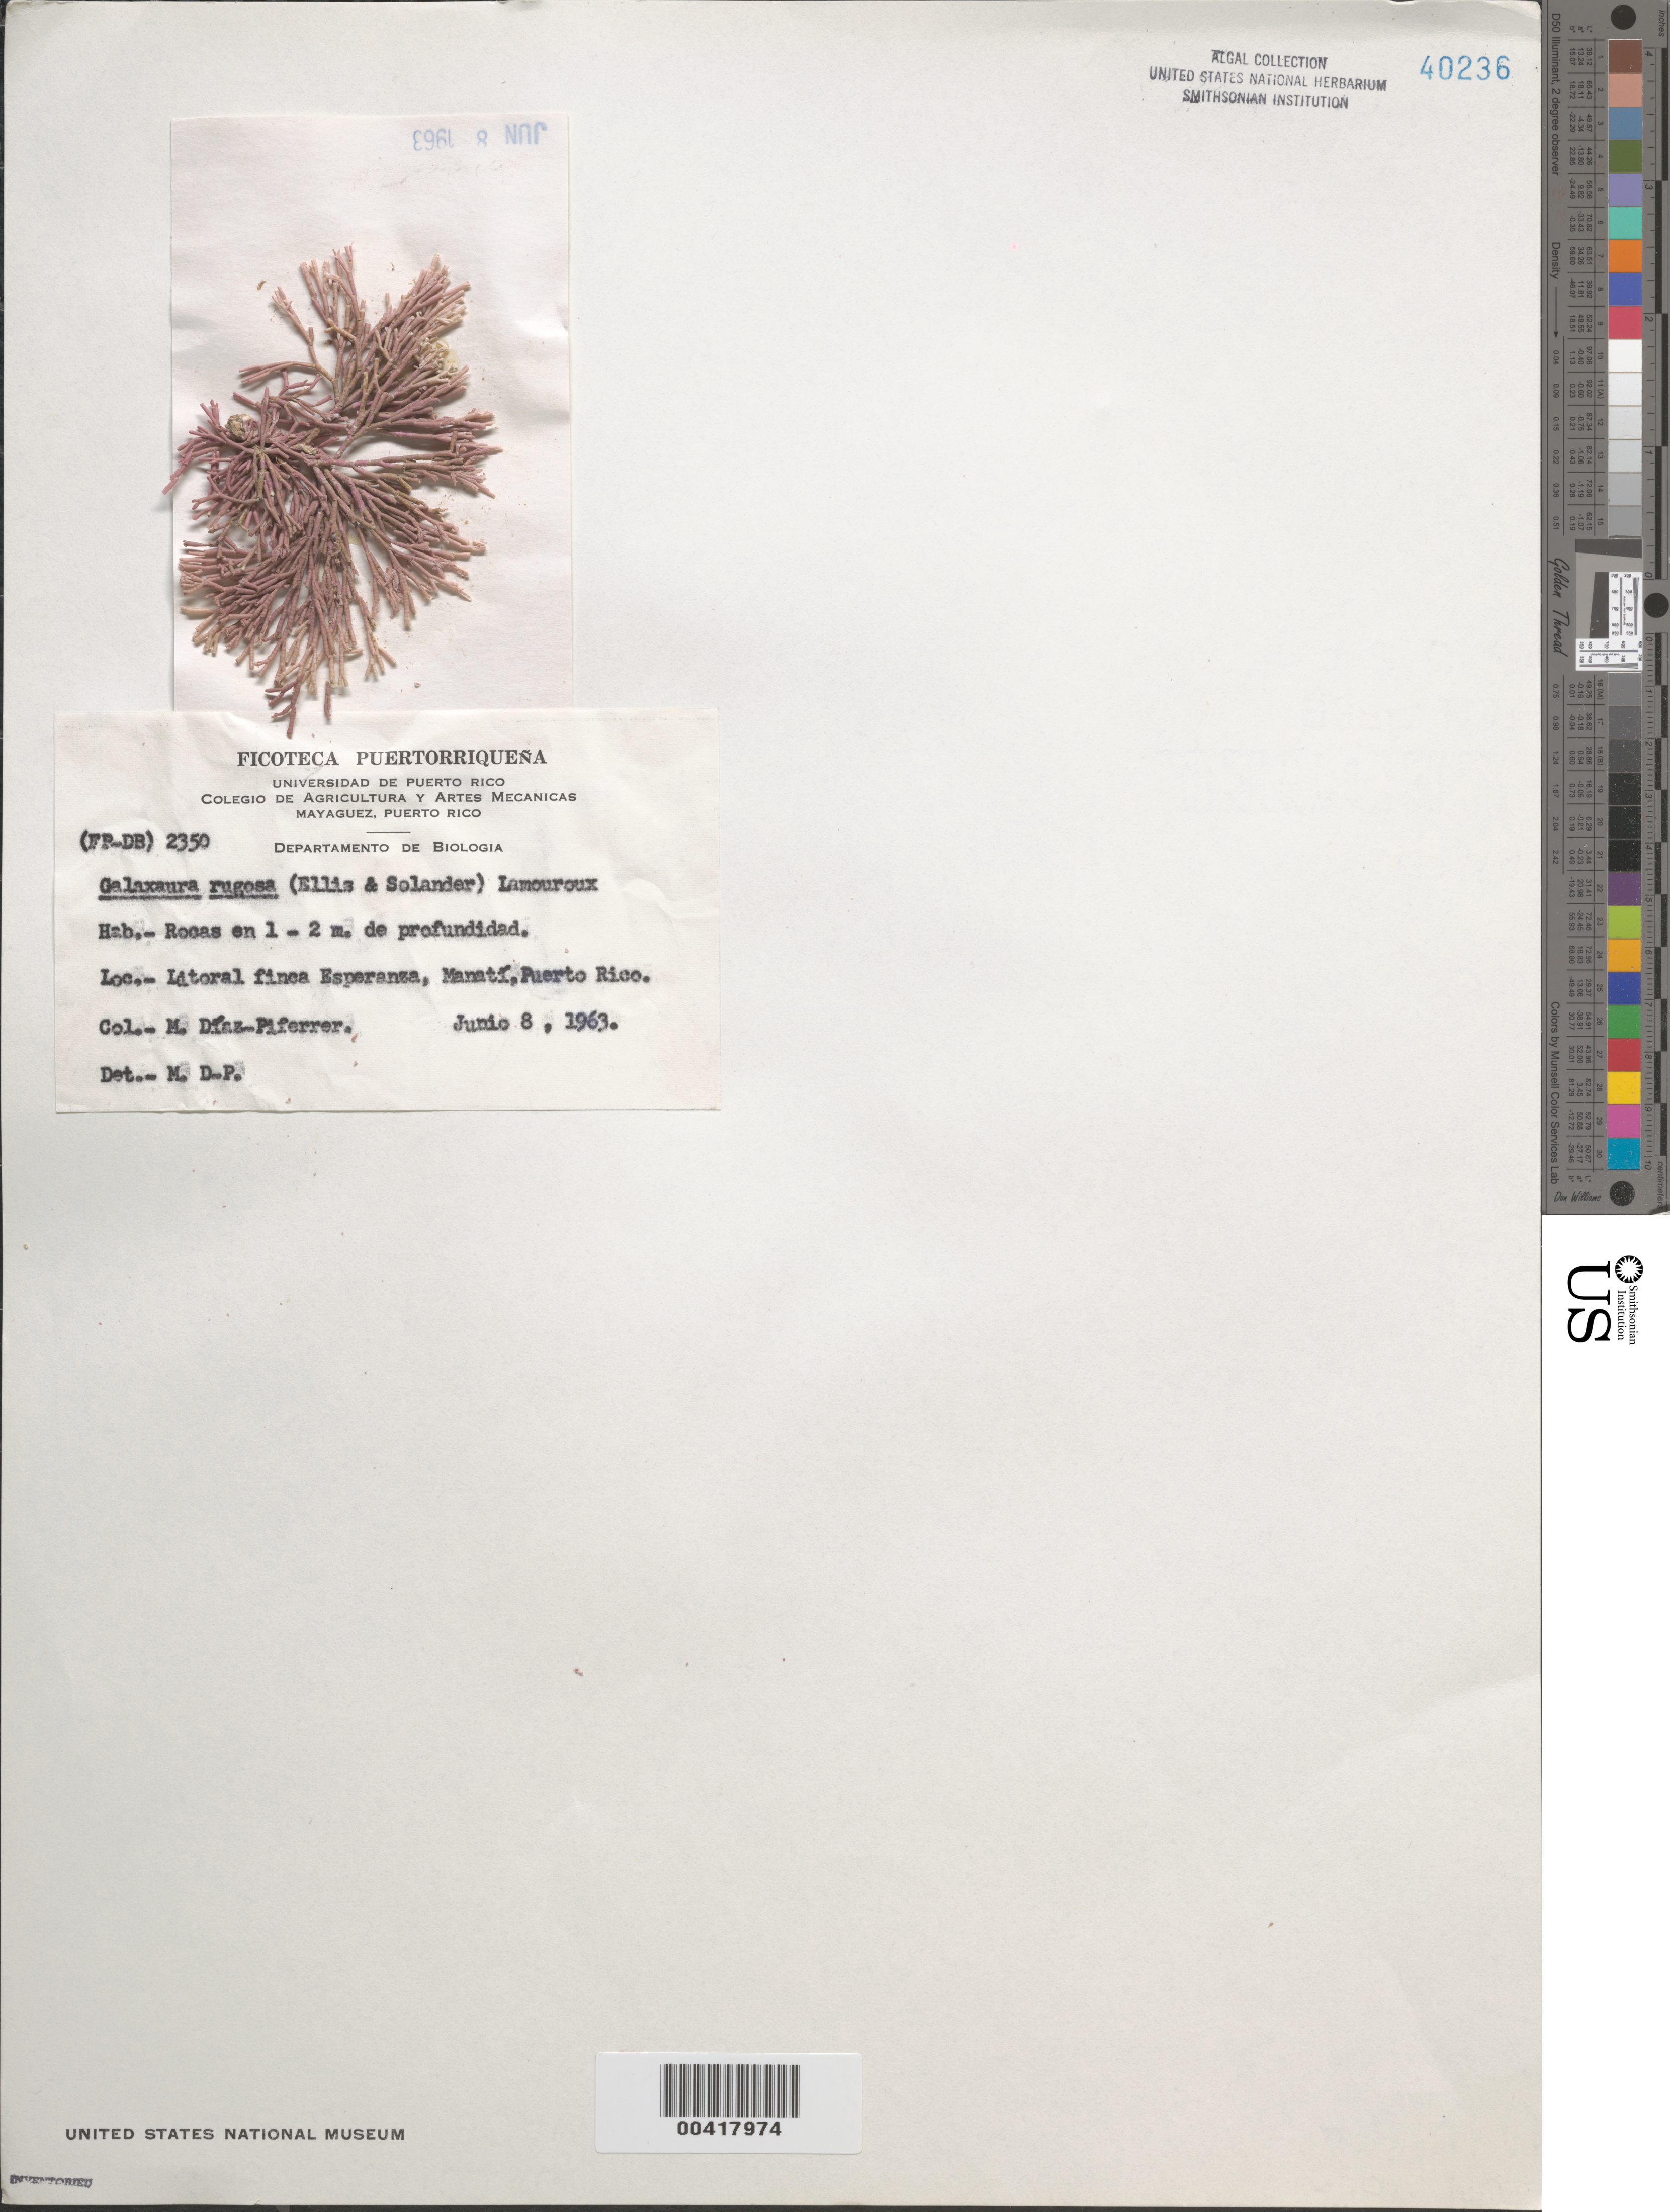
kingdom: Plantae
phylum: Rhodophyta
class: Florideophyceae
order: Nemaliales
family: Galaxauraceae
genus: Galaxaura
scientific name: Galaxaura rugosa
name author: (Ellis & Sol.) J.V.Lamouroux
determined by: Diaz-Piferrer, M.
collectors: M. Diaz-Piferrer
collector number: (fp-db) 2350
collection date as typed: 08 Jun 1963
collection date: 1963-06-08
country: Puerto Rico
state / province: Manati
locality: Esperanza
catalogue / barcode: US 40236